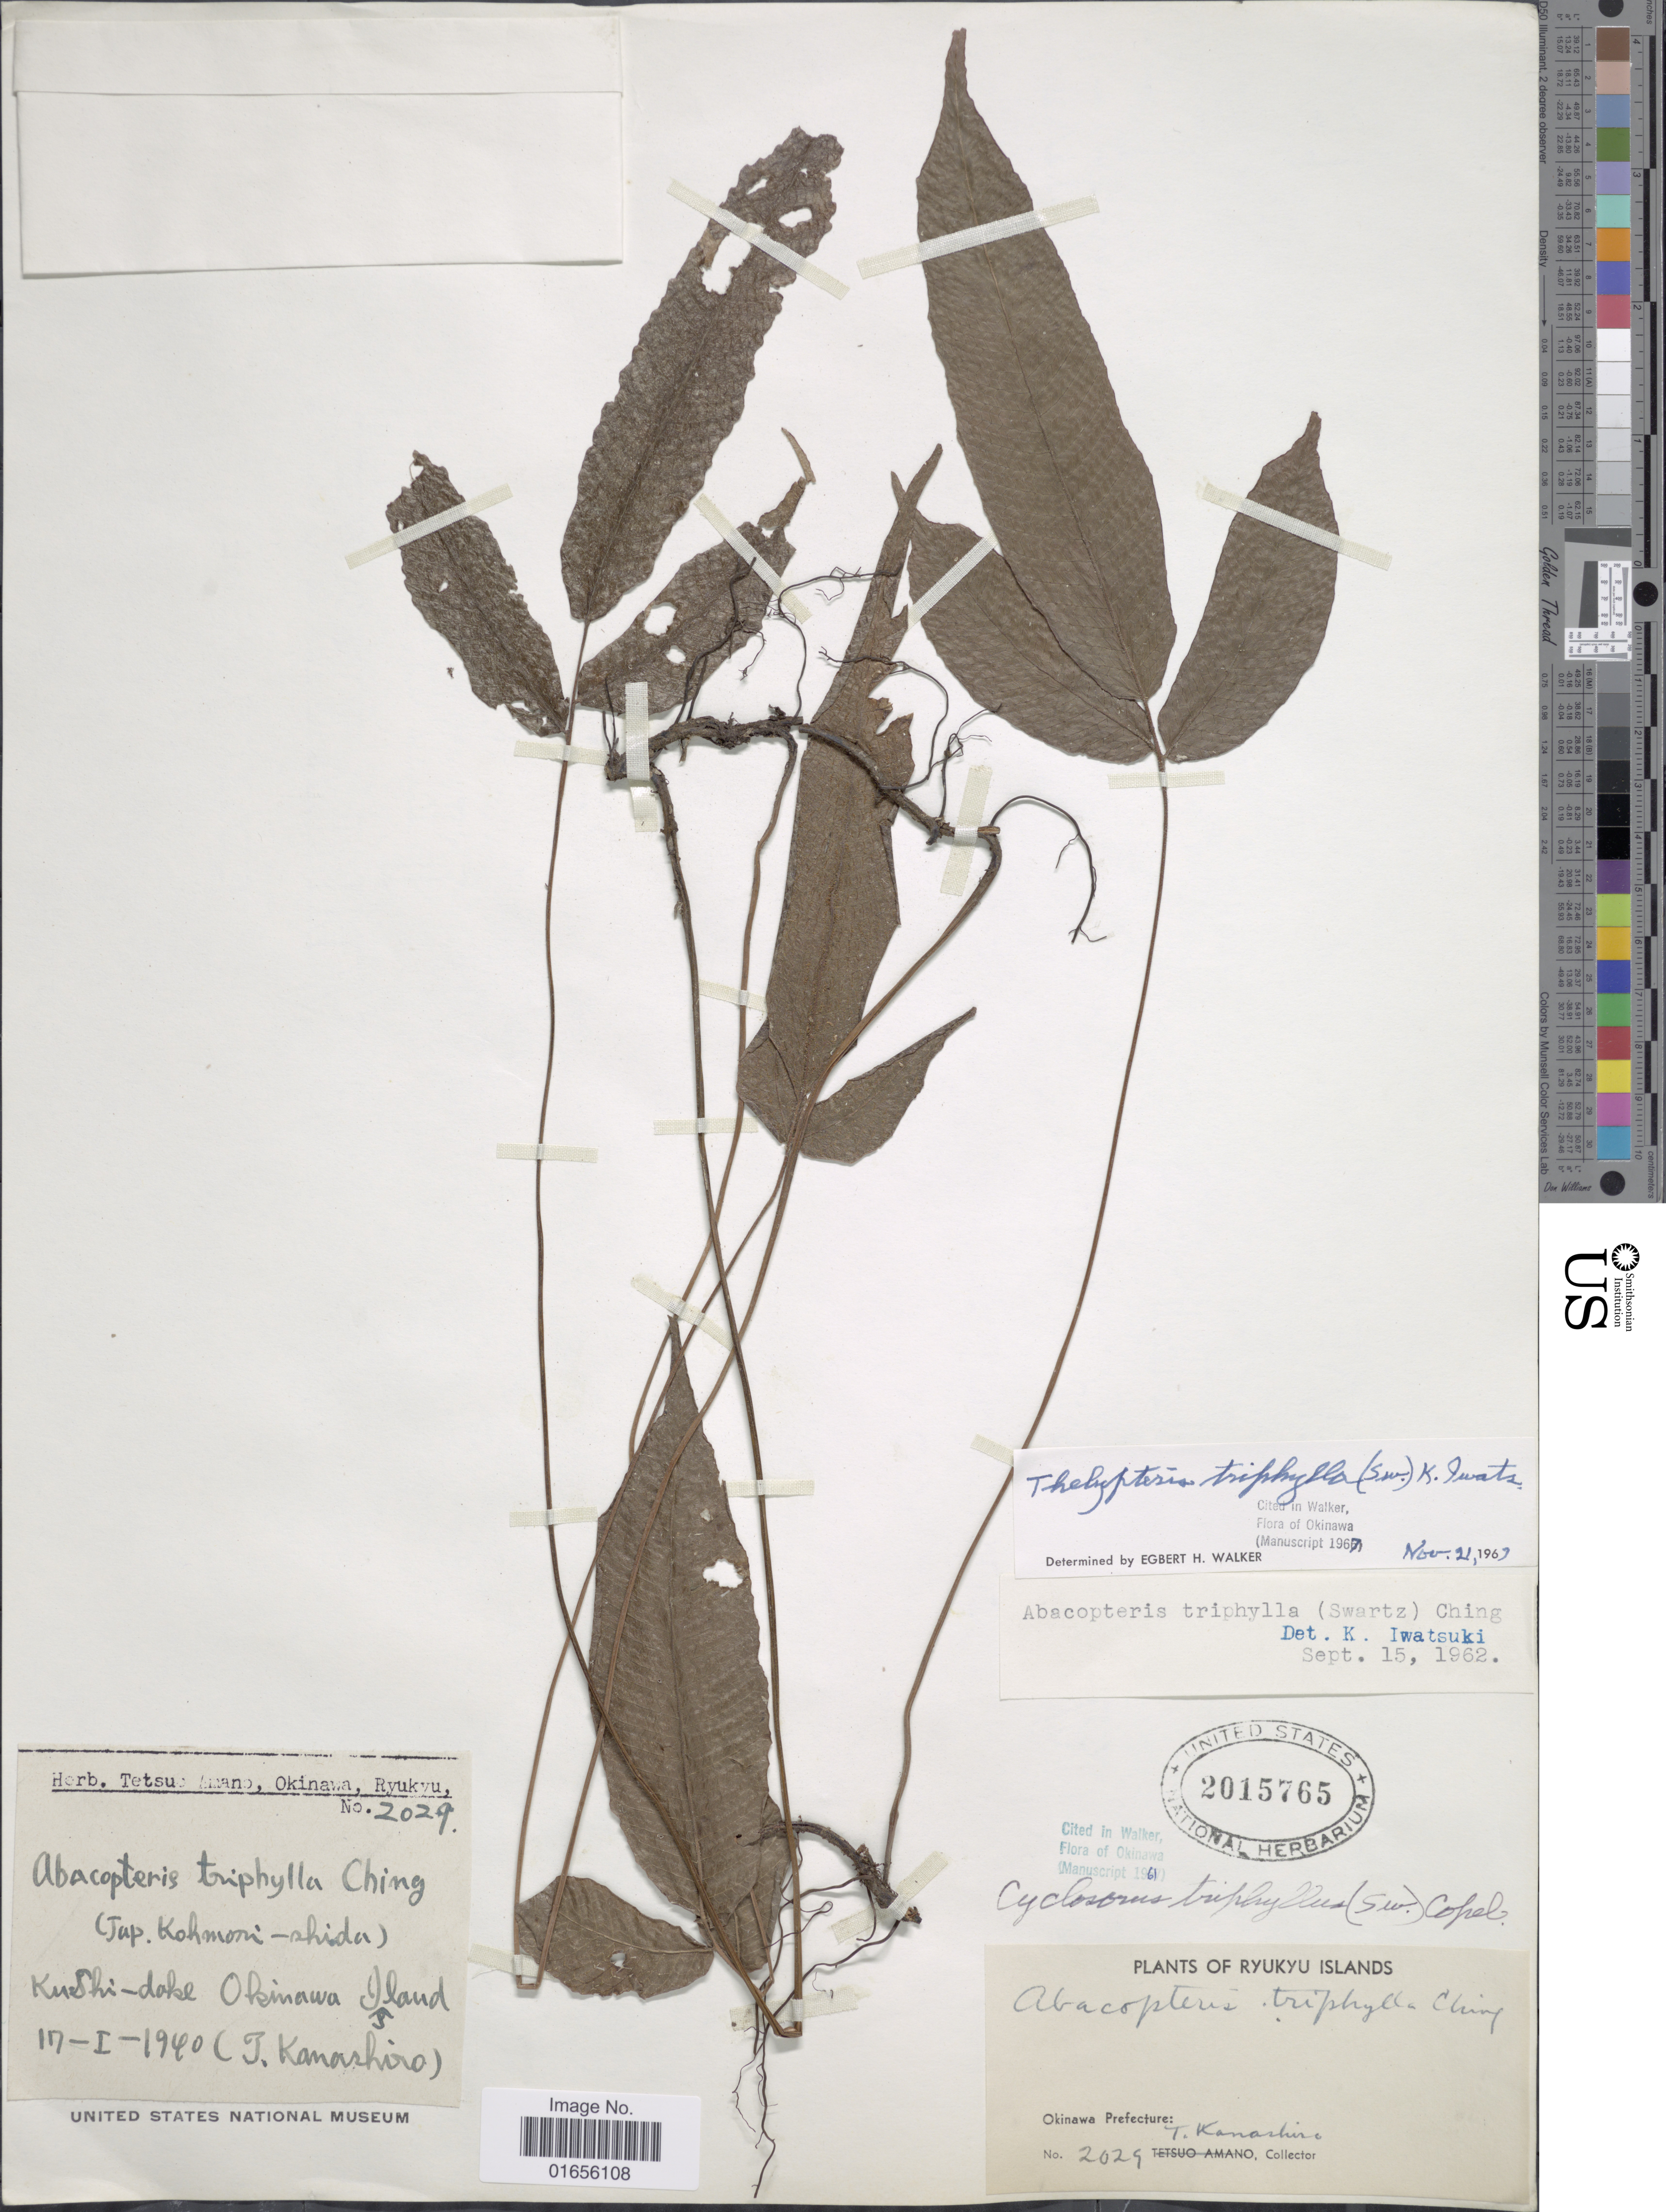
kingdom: Plantae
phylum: Tracheophyta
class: Polypodiopsida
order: Polypodiales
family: Thelypteridaceae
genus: Pronephrium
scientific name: Pronephrium triphyllum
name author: (Sw.) Holttum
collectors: T. Kanashiro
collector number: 2029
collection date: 1940-01-17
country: Japan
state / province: Okinawa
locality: Ryukyu Islands, Kushi - dake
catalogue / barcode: US 2015765